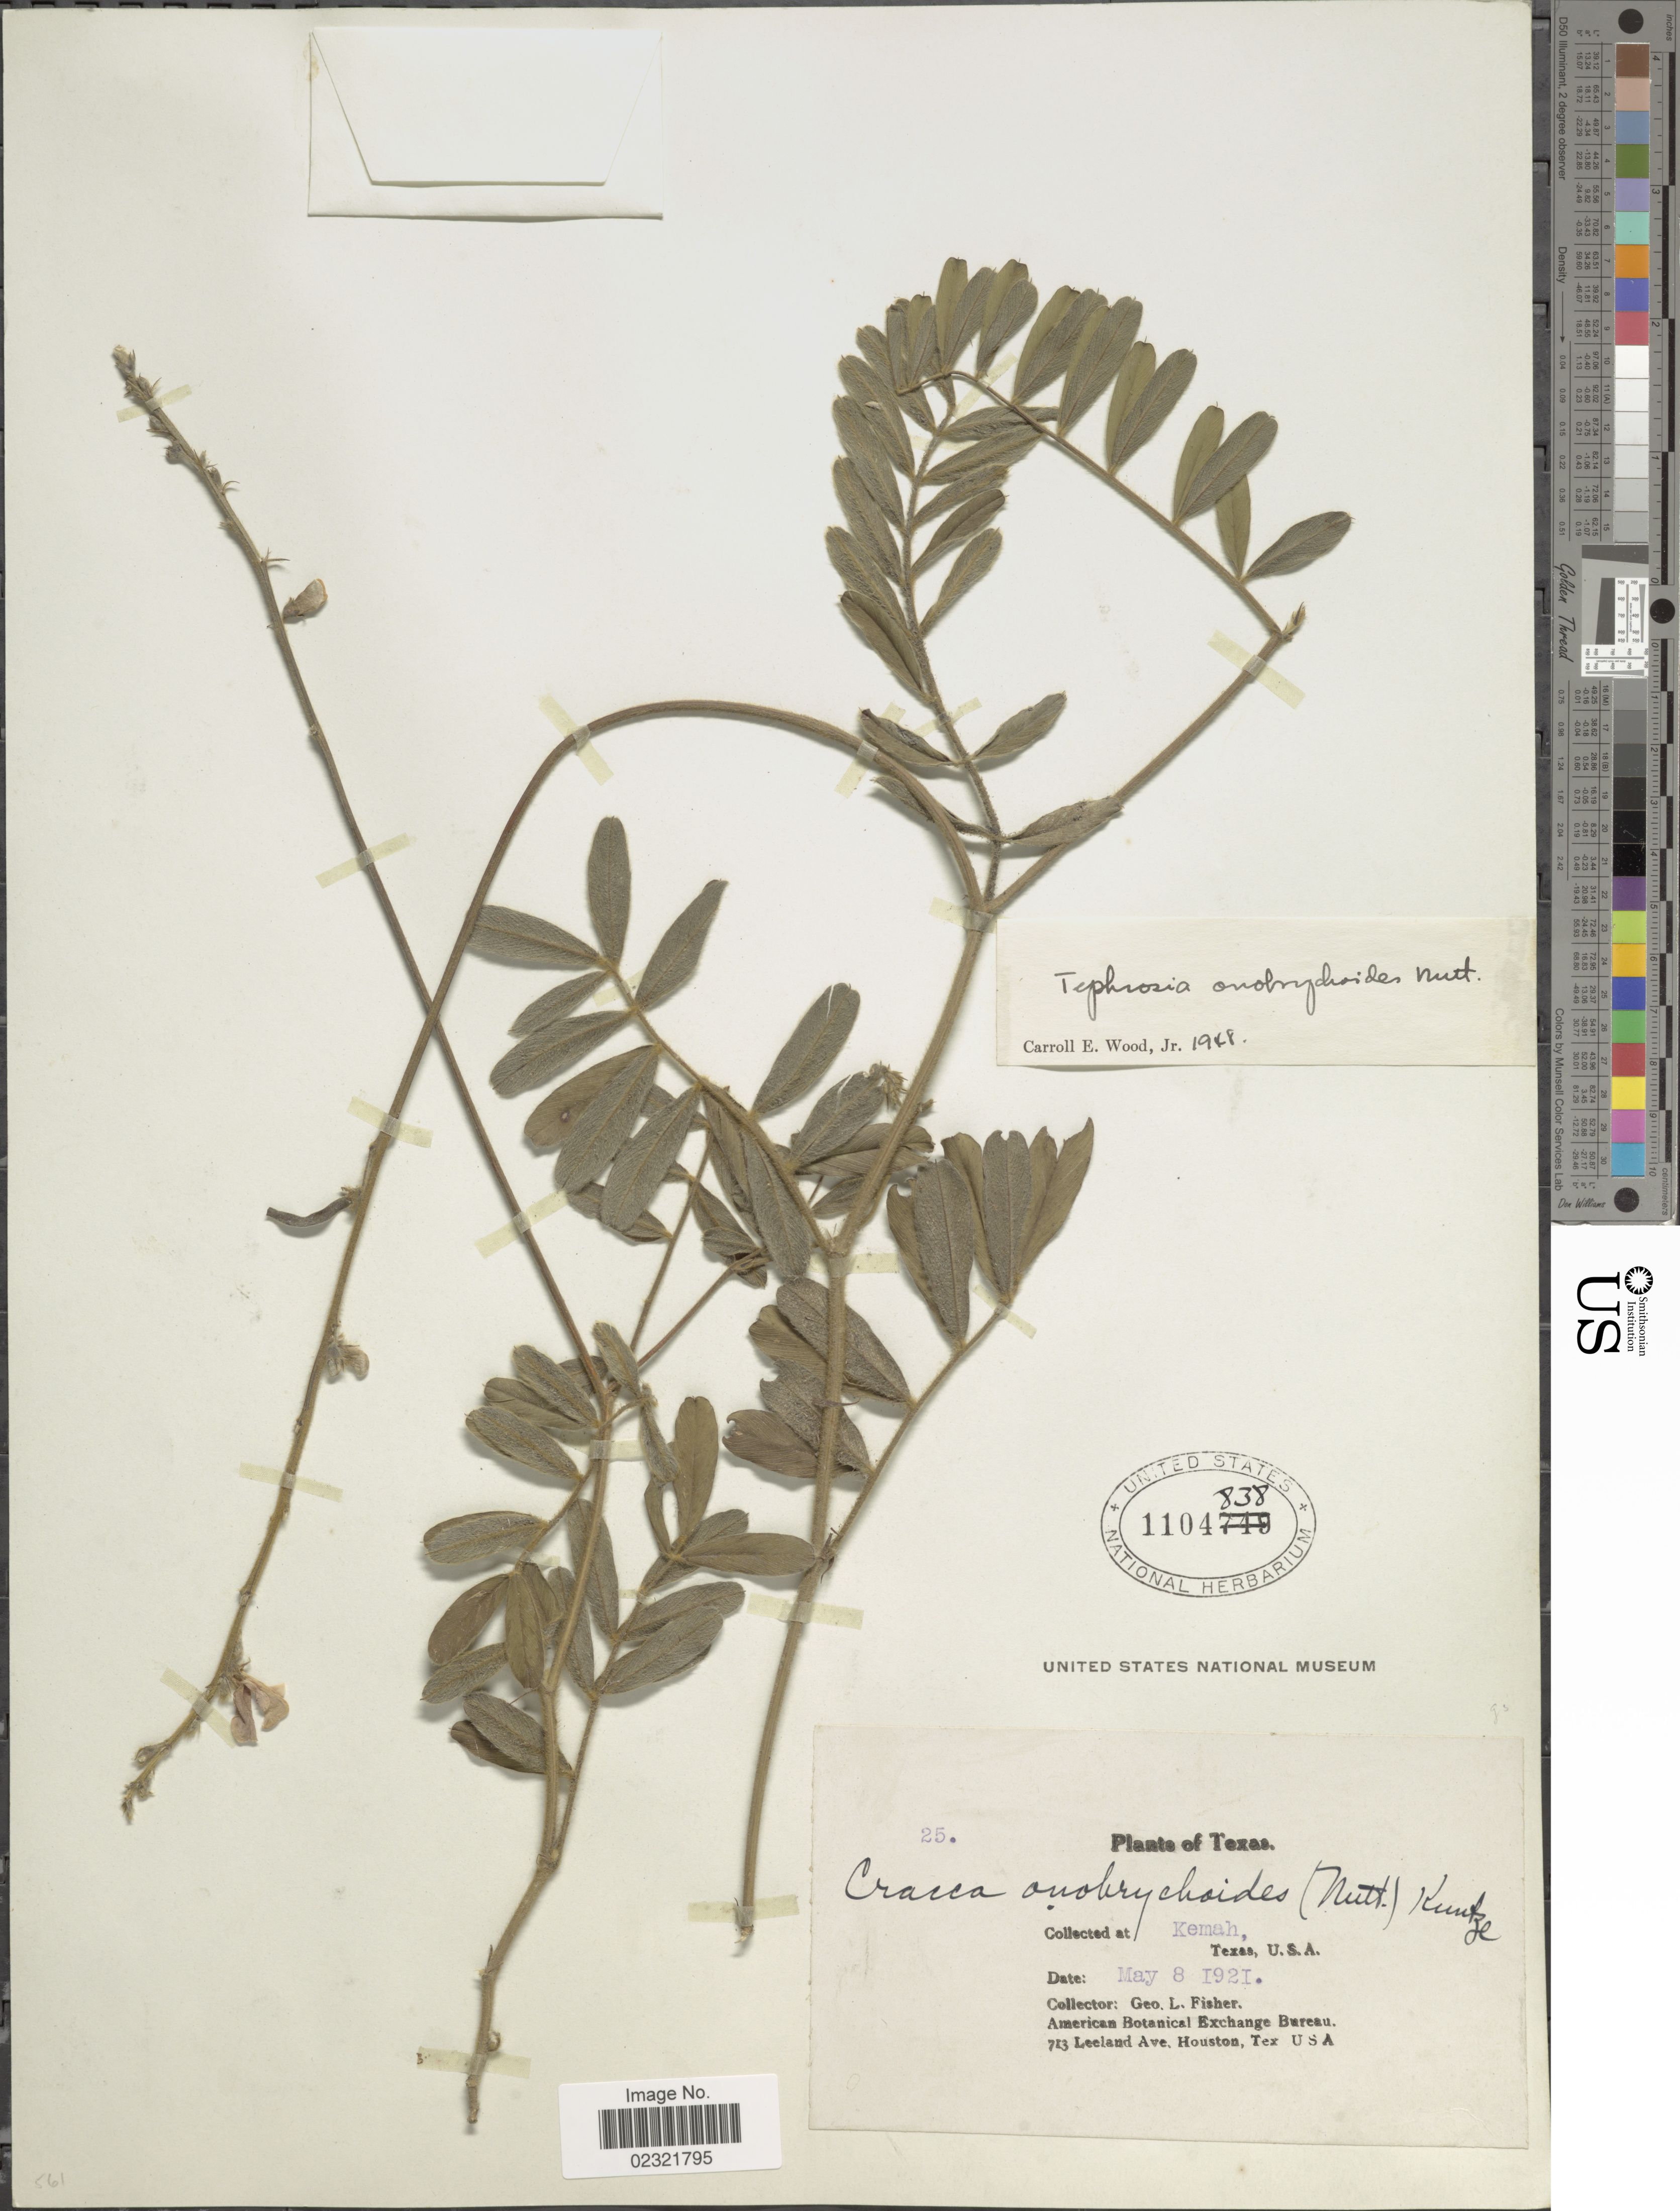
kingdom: Plantae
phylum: Tracheophyta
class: Magnoliopsida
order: Fabales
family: Fabaceae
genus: Tephrosia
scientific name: Tephrosia onobrychoides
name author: Nutt.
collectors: G. L. Fisher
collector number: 25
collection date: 1921-05-08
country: United States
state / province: Texas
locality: Kemah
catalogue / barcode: US 1104838